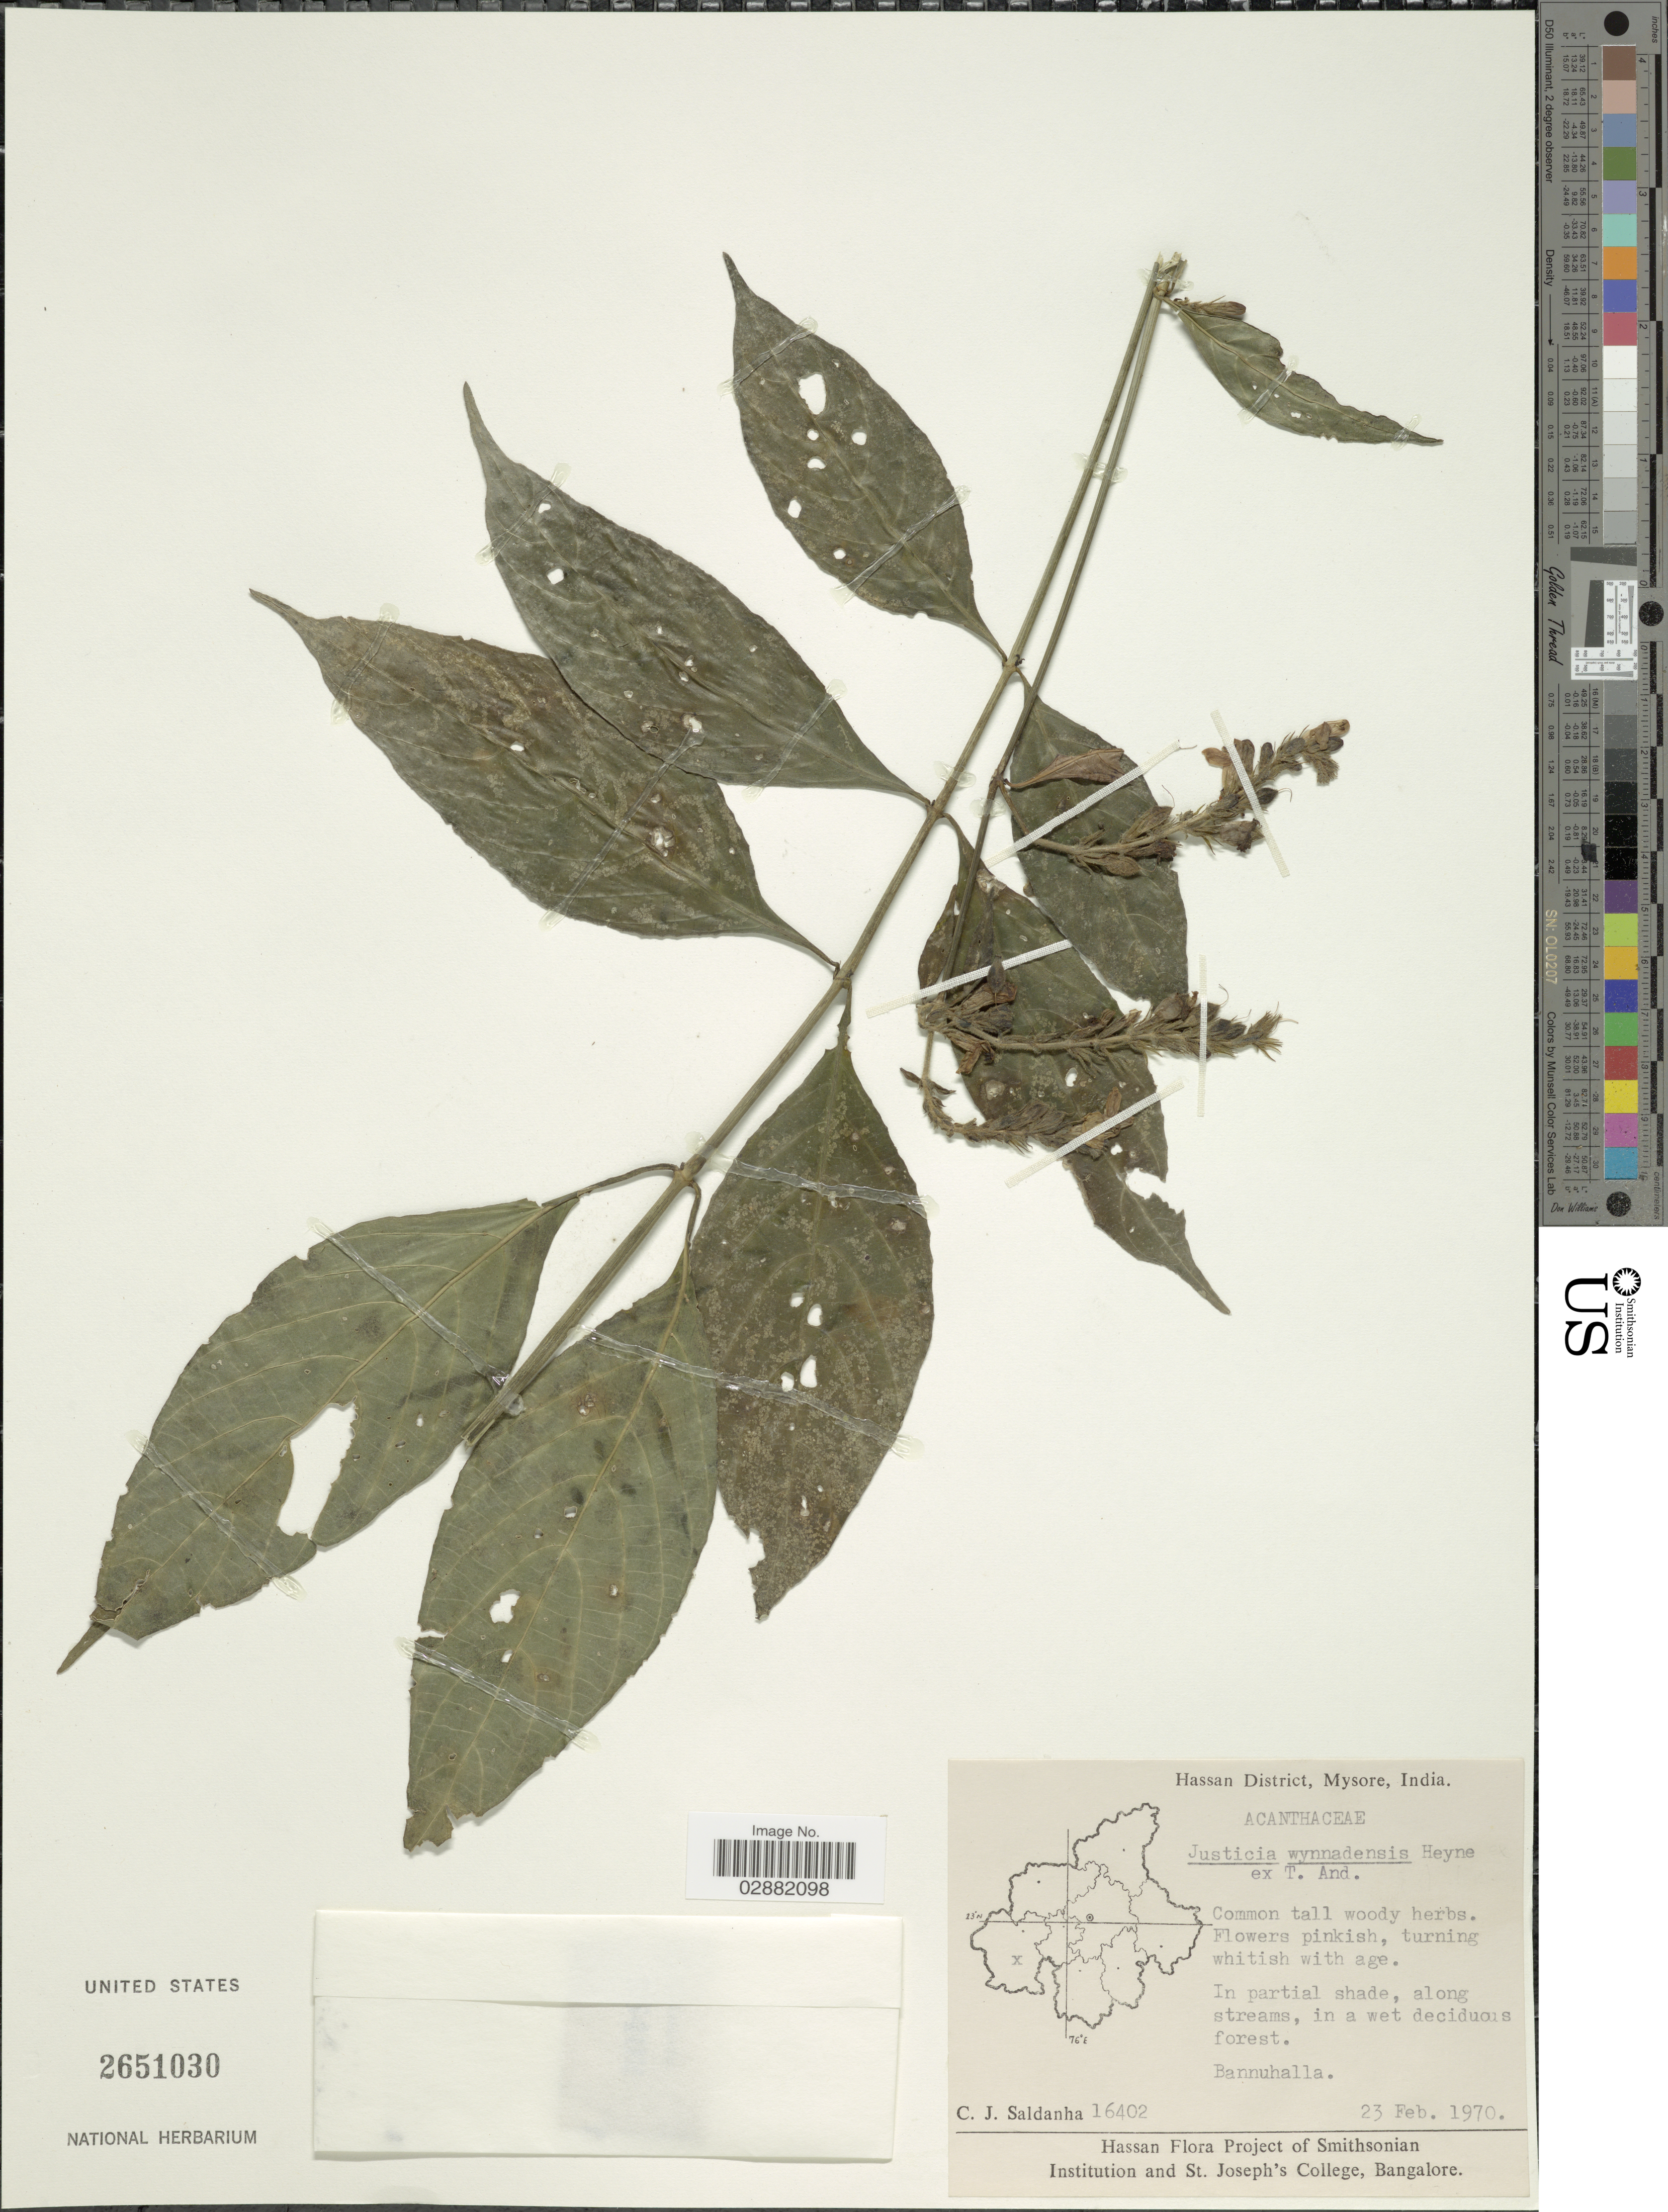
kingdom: Plantae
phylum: Tracheophyta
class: Magnoliopsida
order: Lamiales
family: Acanthaceae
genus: Justicia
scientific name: Justicia wynaadensis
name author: B. Heyne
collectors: C. J. Saldanha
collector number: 16402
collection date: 1970-02-23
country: India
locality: Hassan District, Mysore, Bannuhalla.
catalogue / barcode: US 2651030